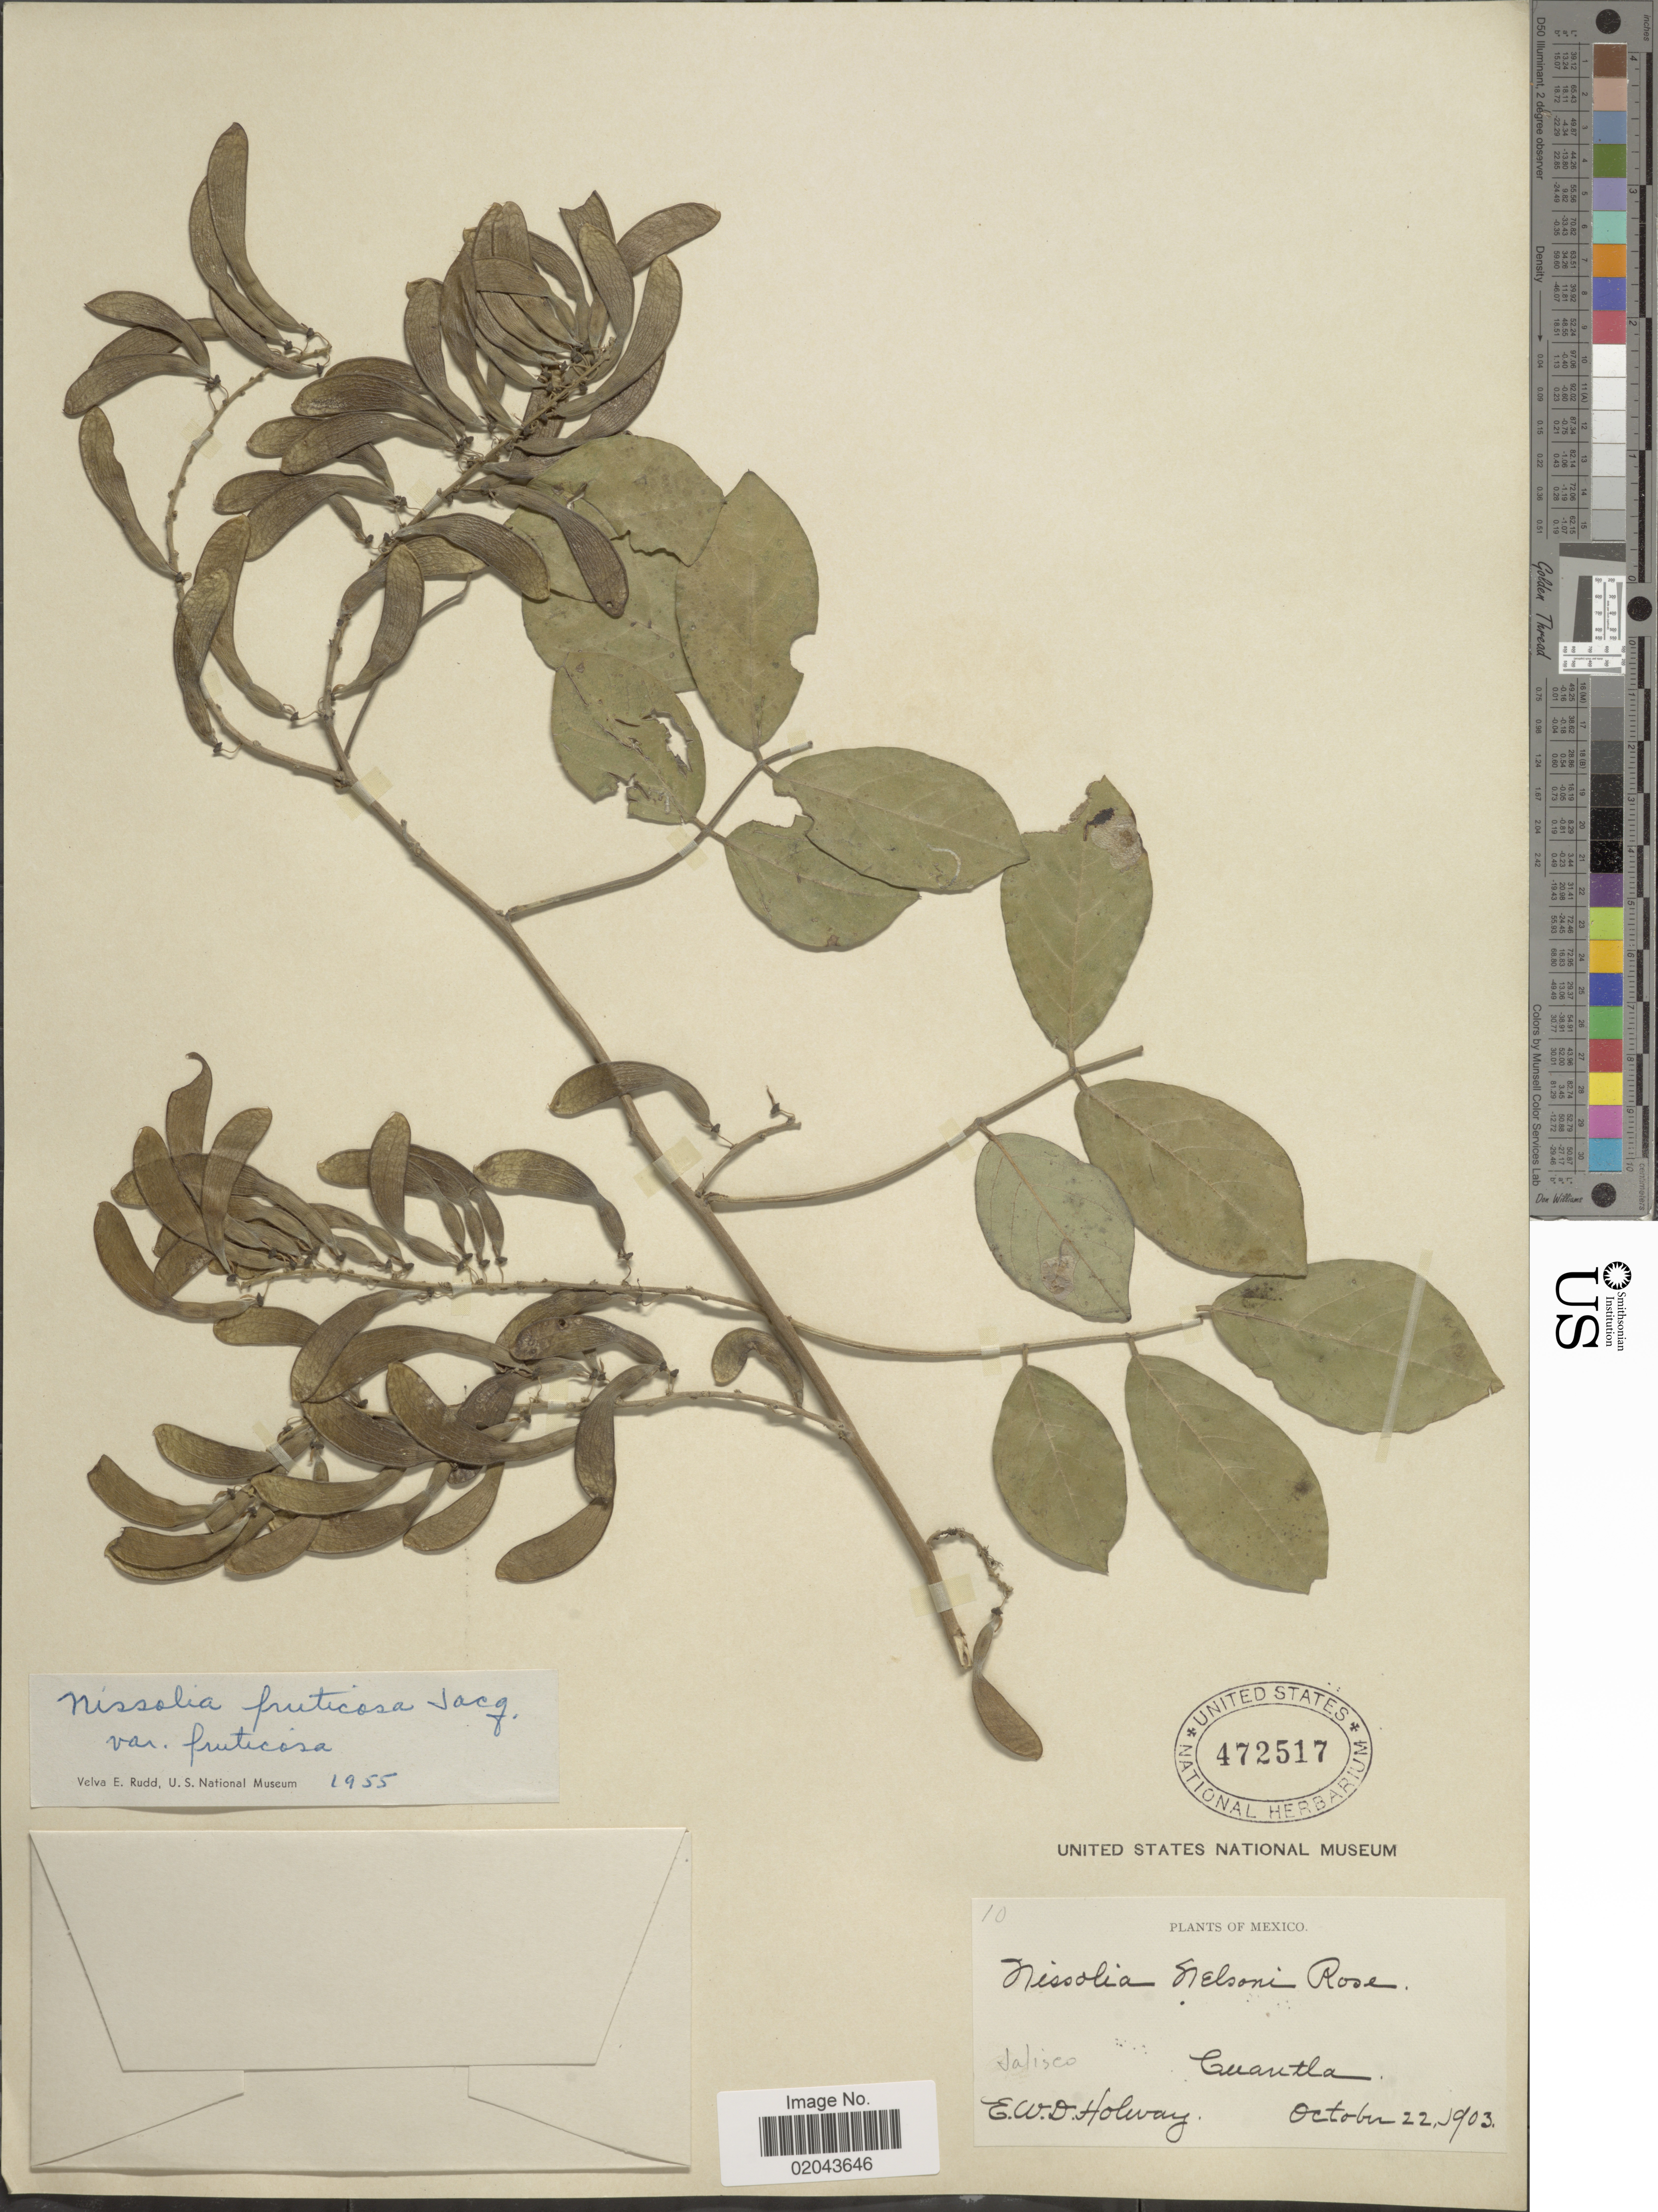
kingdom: Plantae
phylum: Tracheophyta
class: Magnoliopsida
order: Fabales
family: Fabaceae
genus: Nissolia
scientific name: Nissolia fruticosa var. fruticosa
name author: Jacq.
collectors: E. W. D. Holway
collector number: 10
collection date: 1903-10-22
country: Mexico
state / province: Jalisco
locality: Cuantla.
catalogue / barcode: US 472517